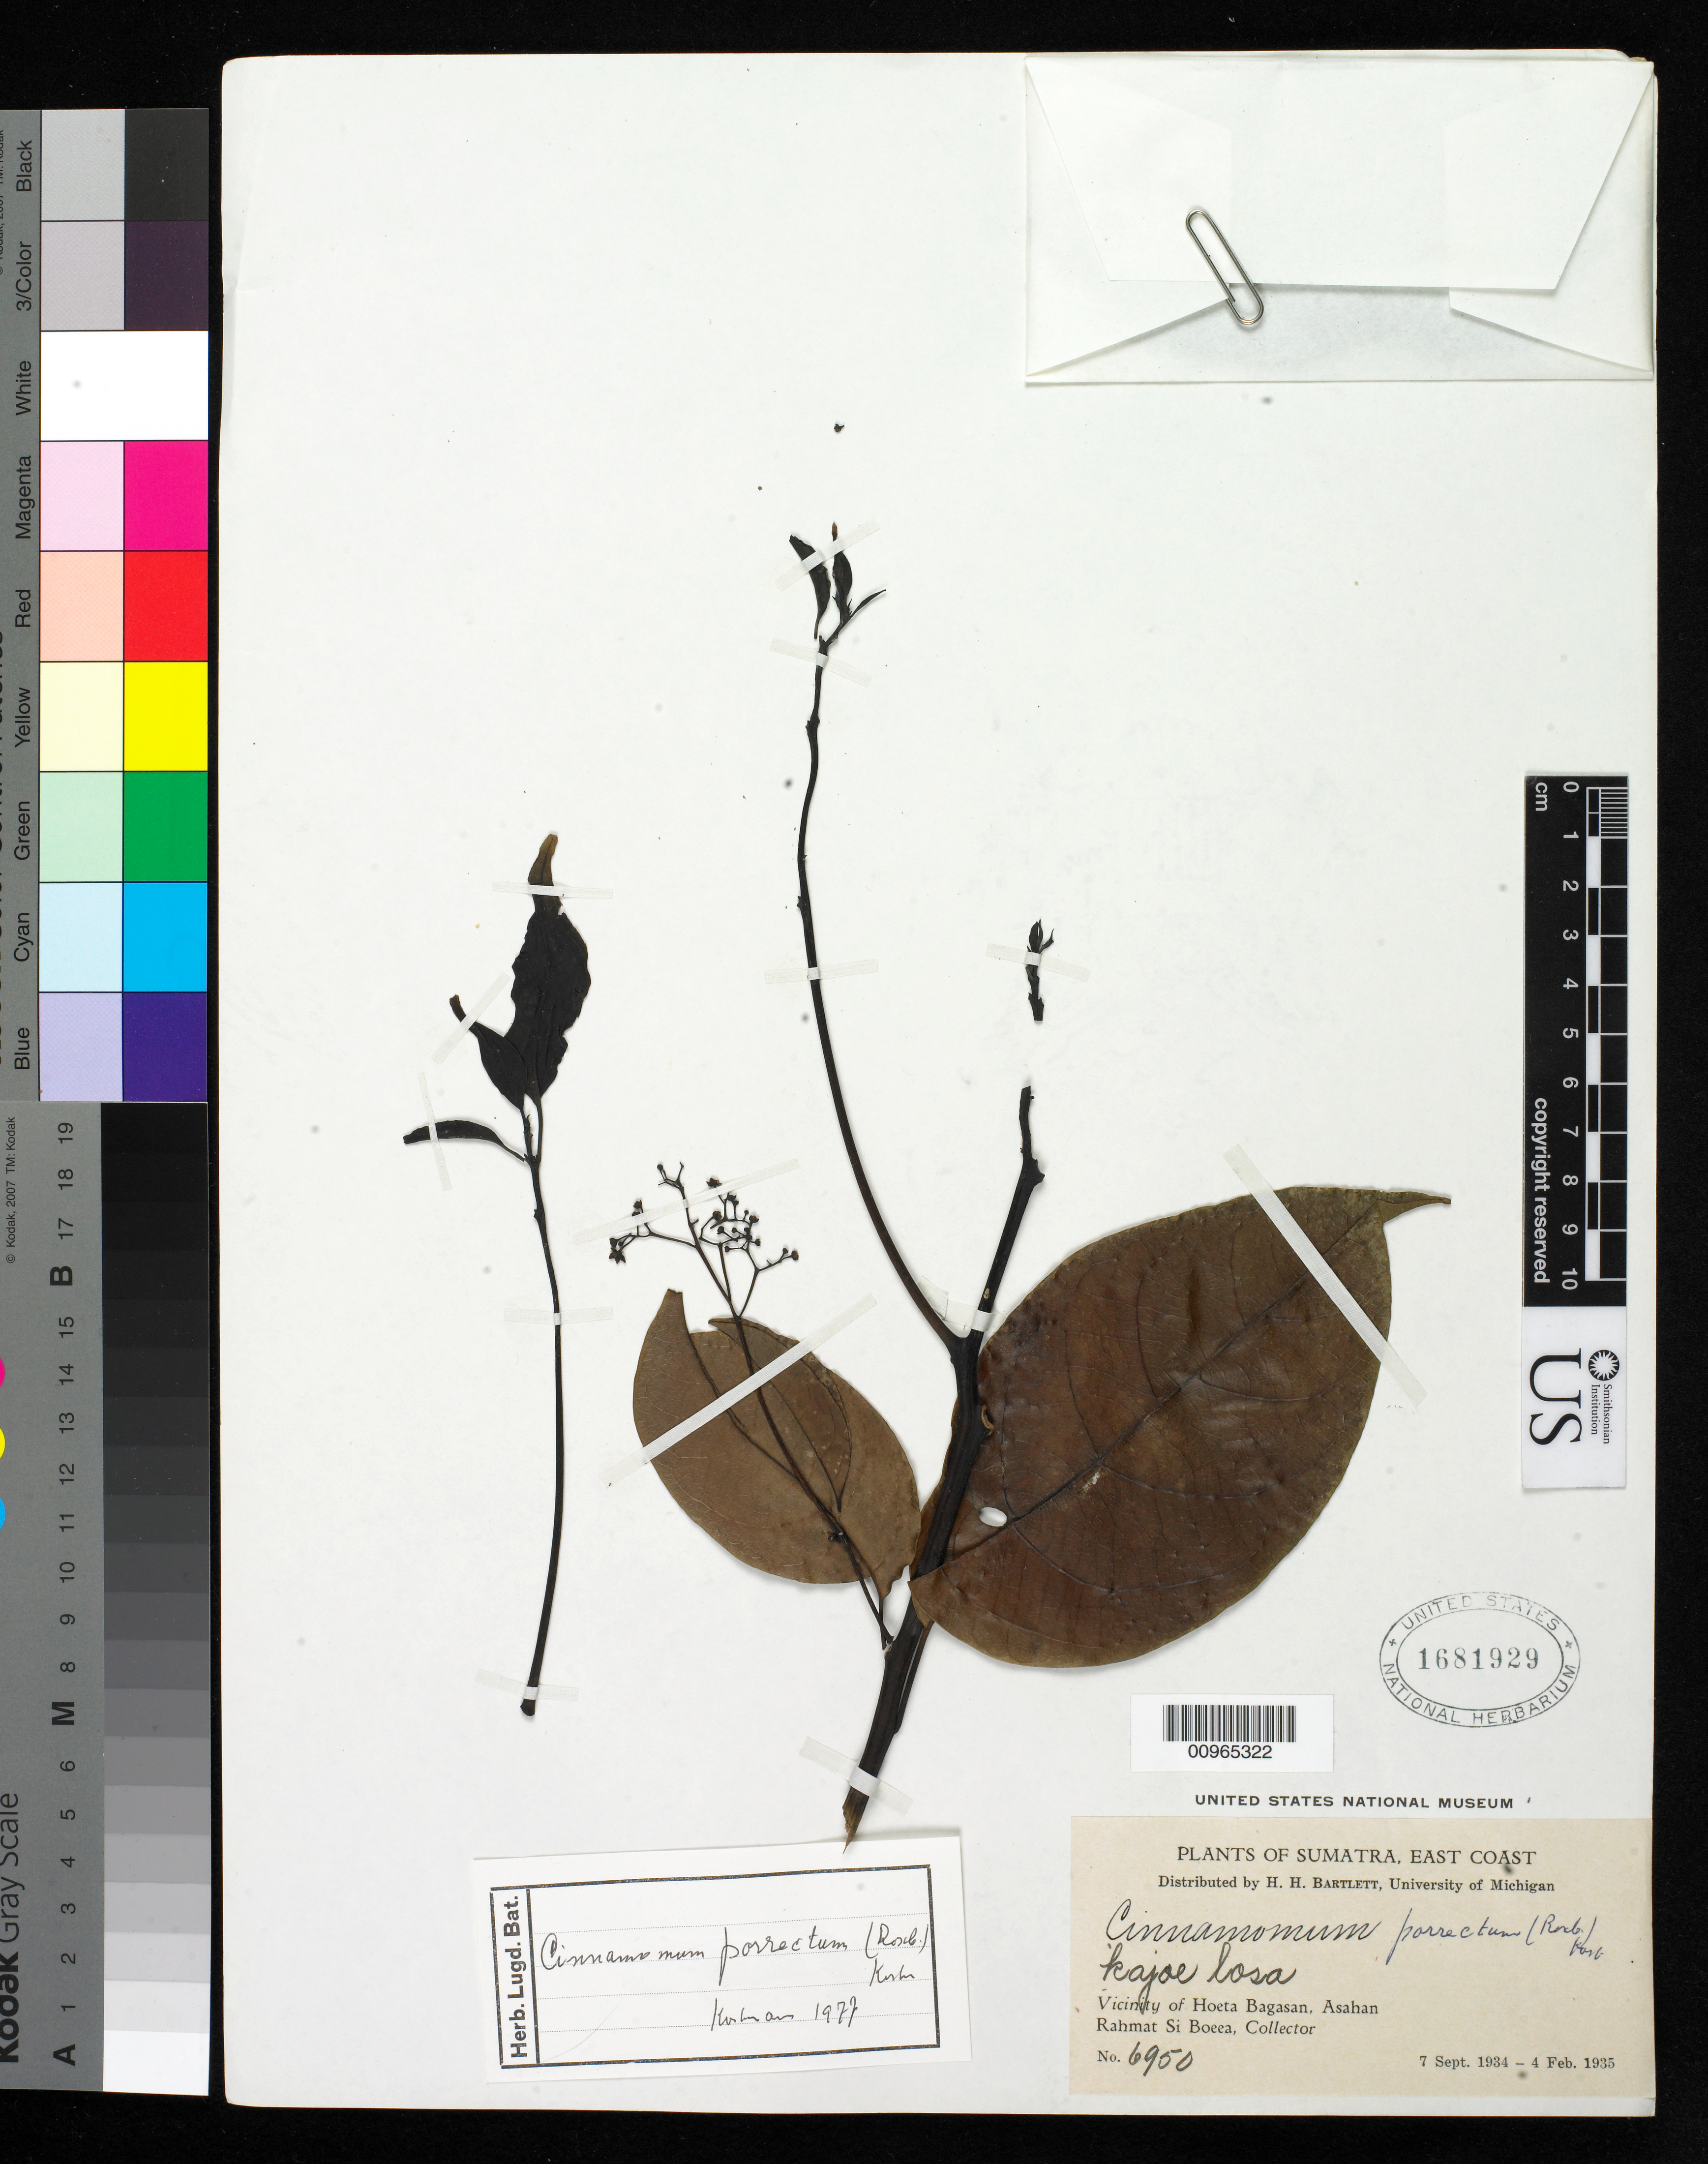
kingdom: Plantae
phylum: Tracheophyta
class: Magnoliopsida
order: Laurales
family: Lauraceae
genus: Cinnamomum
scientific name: Cinnamomum porrectum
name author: (Roxb.) Kosterm.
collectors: Rahmat Si Boeea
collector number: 6950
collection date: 1934-09-07/1935-02-04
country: Indonesia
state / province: Sumatra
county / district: Sumatera Utara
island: Sumatra I.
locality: (East Coast) Vicinity of Hotea Bagasan, Asahan, Sumatra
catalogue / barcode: US 1681929